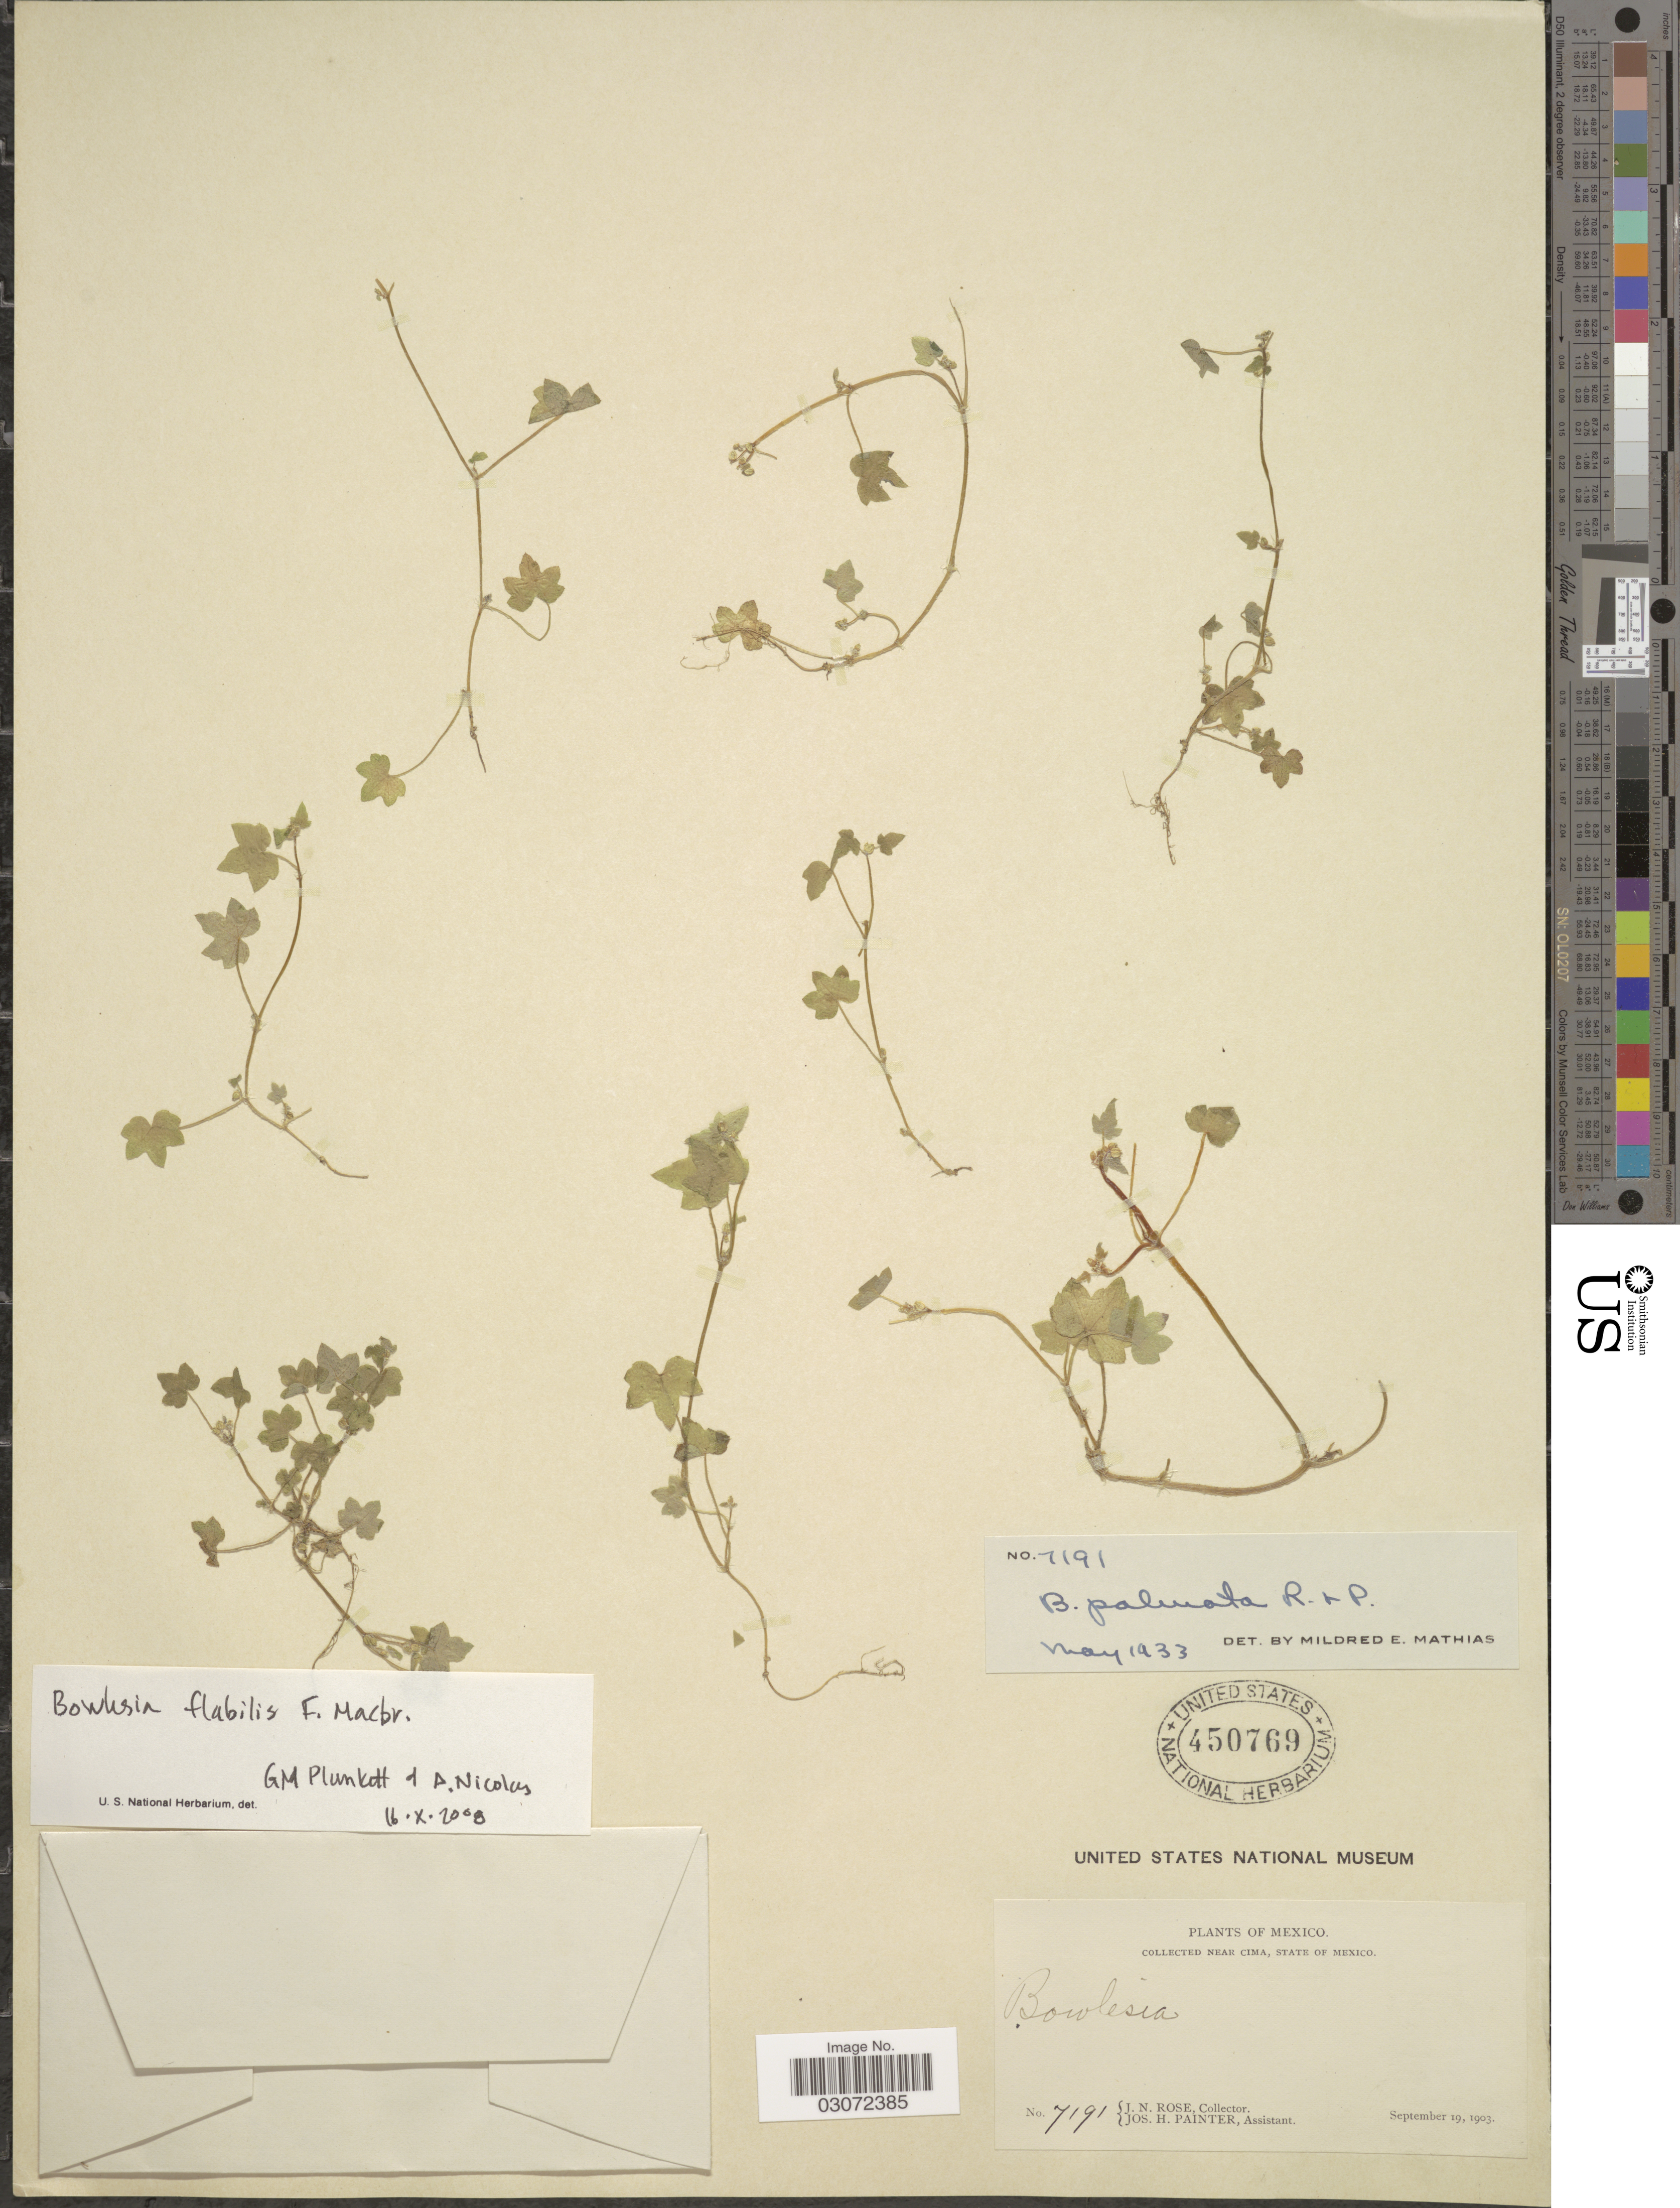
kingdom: Plantae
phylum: Tracheophyta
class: Magnoliopsida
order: Apiales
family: Apiaceae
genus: Bowlesia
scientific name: Bowlesia flabilis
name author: J.F. Macbr.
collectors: J. N. Rose & J. H. Painter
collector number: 7191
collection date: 1903-09-19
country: Mexico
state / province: México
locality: Near Cima.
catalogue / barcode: US 450769